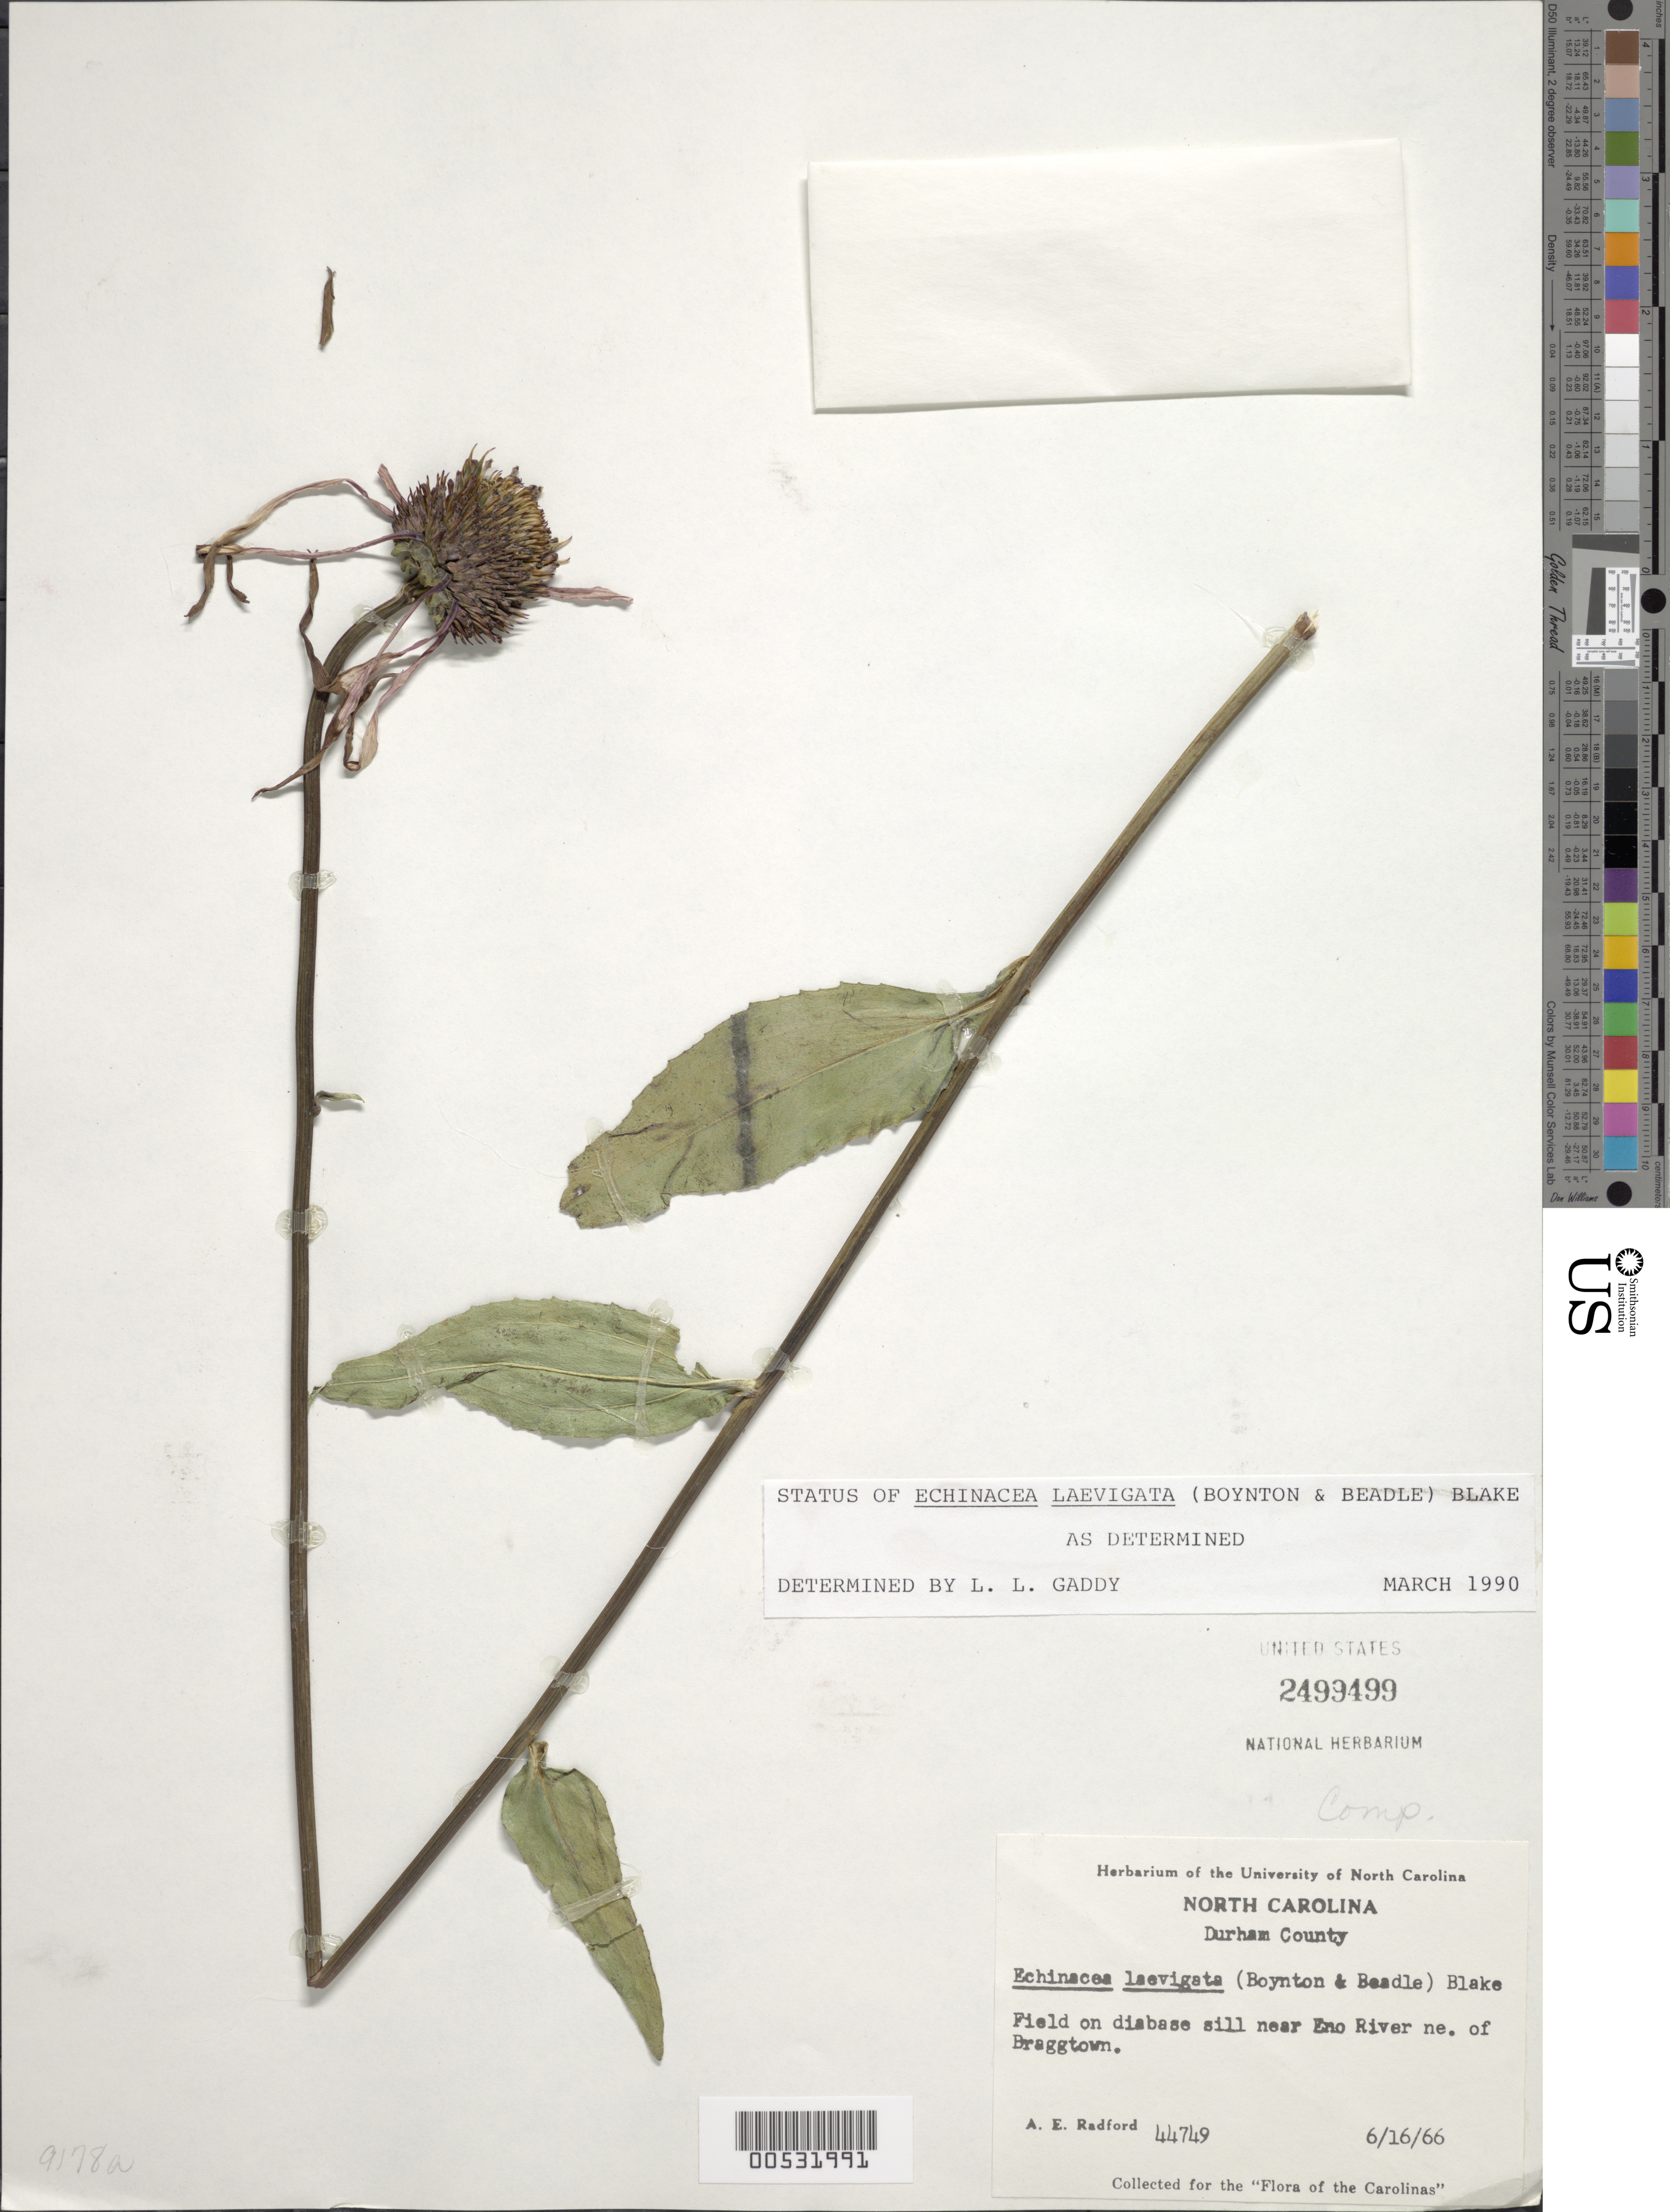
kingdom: Plantae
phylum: Tracheophyta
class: Magnoliopsida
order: Asterales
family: Asteraceae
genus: Echinacea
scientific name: Echinacea laevigata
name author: (F.E. Boynton & Beadle ex Small) S.F. Blake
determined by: Gaddy, L. L.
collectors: A. Redford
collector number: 44749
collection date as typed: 16 Jun 1966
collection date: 1966-06-16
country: United States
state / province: North Carolina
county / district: Durham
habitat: Field on diabase sill.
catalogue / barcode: US 2499499